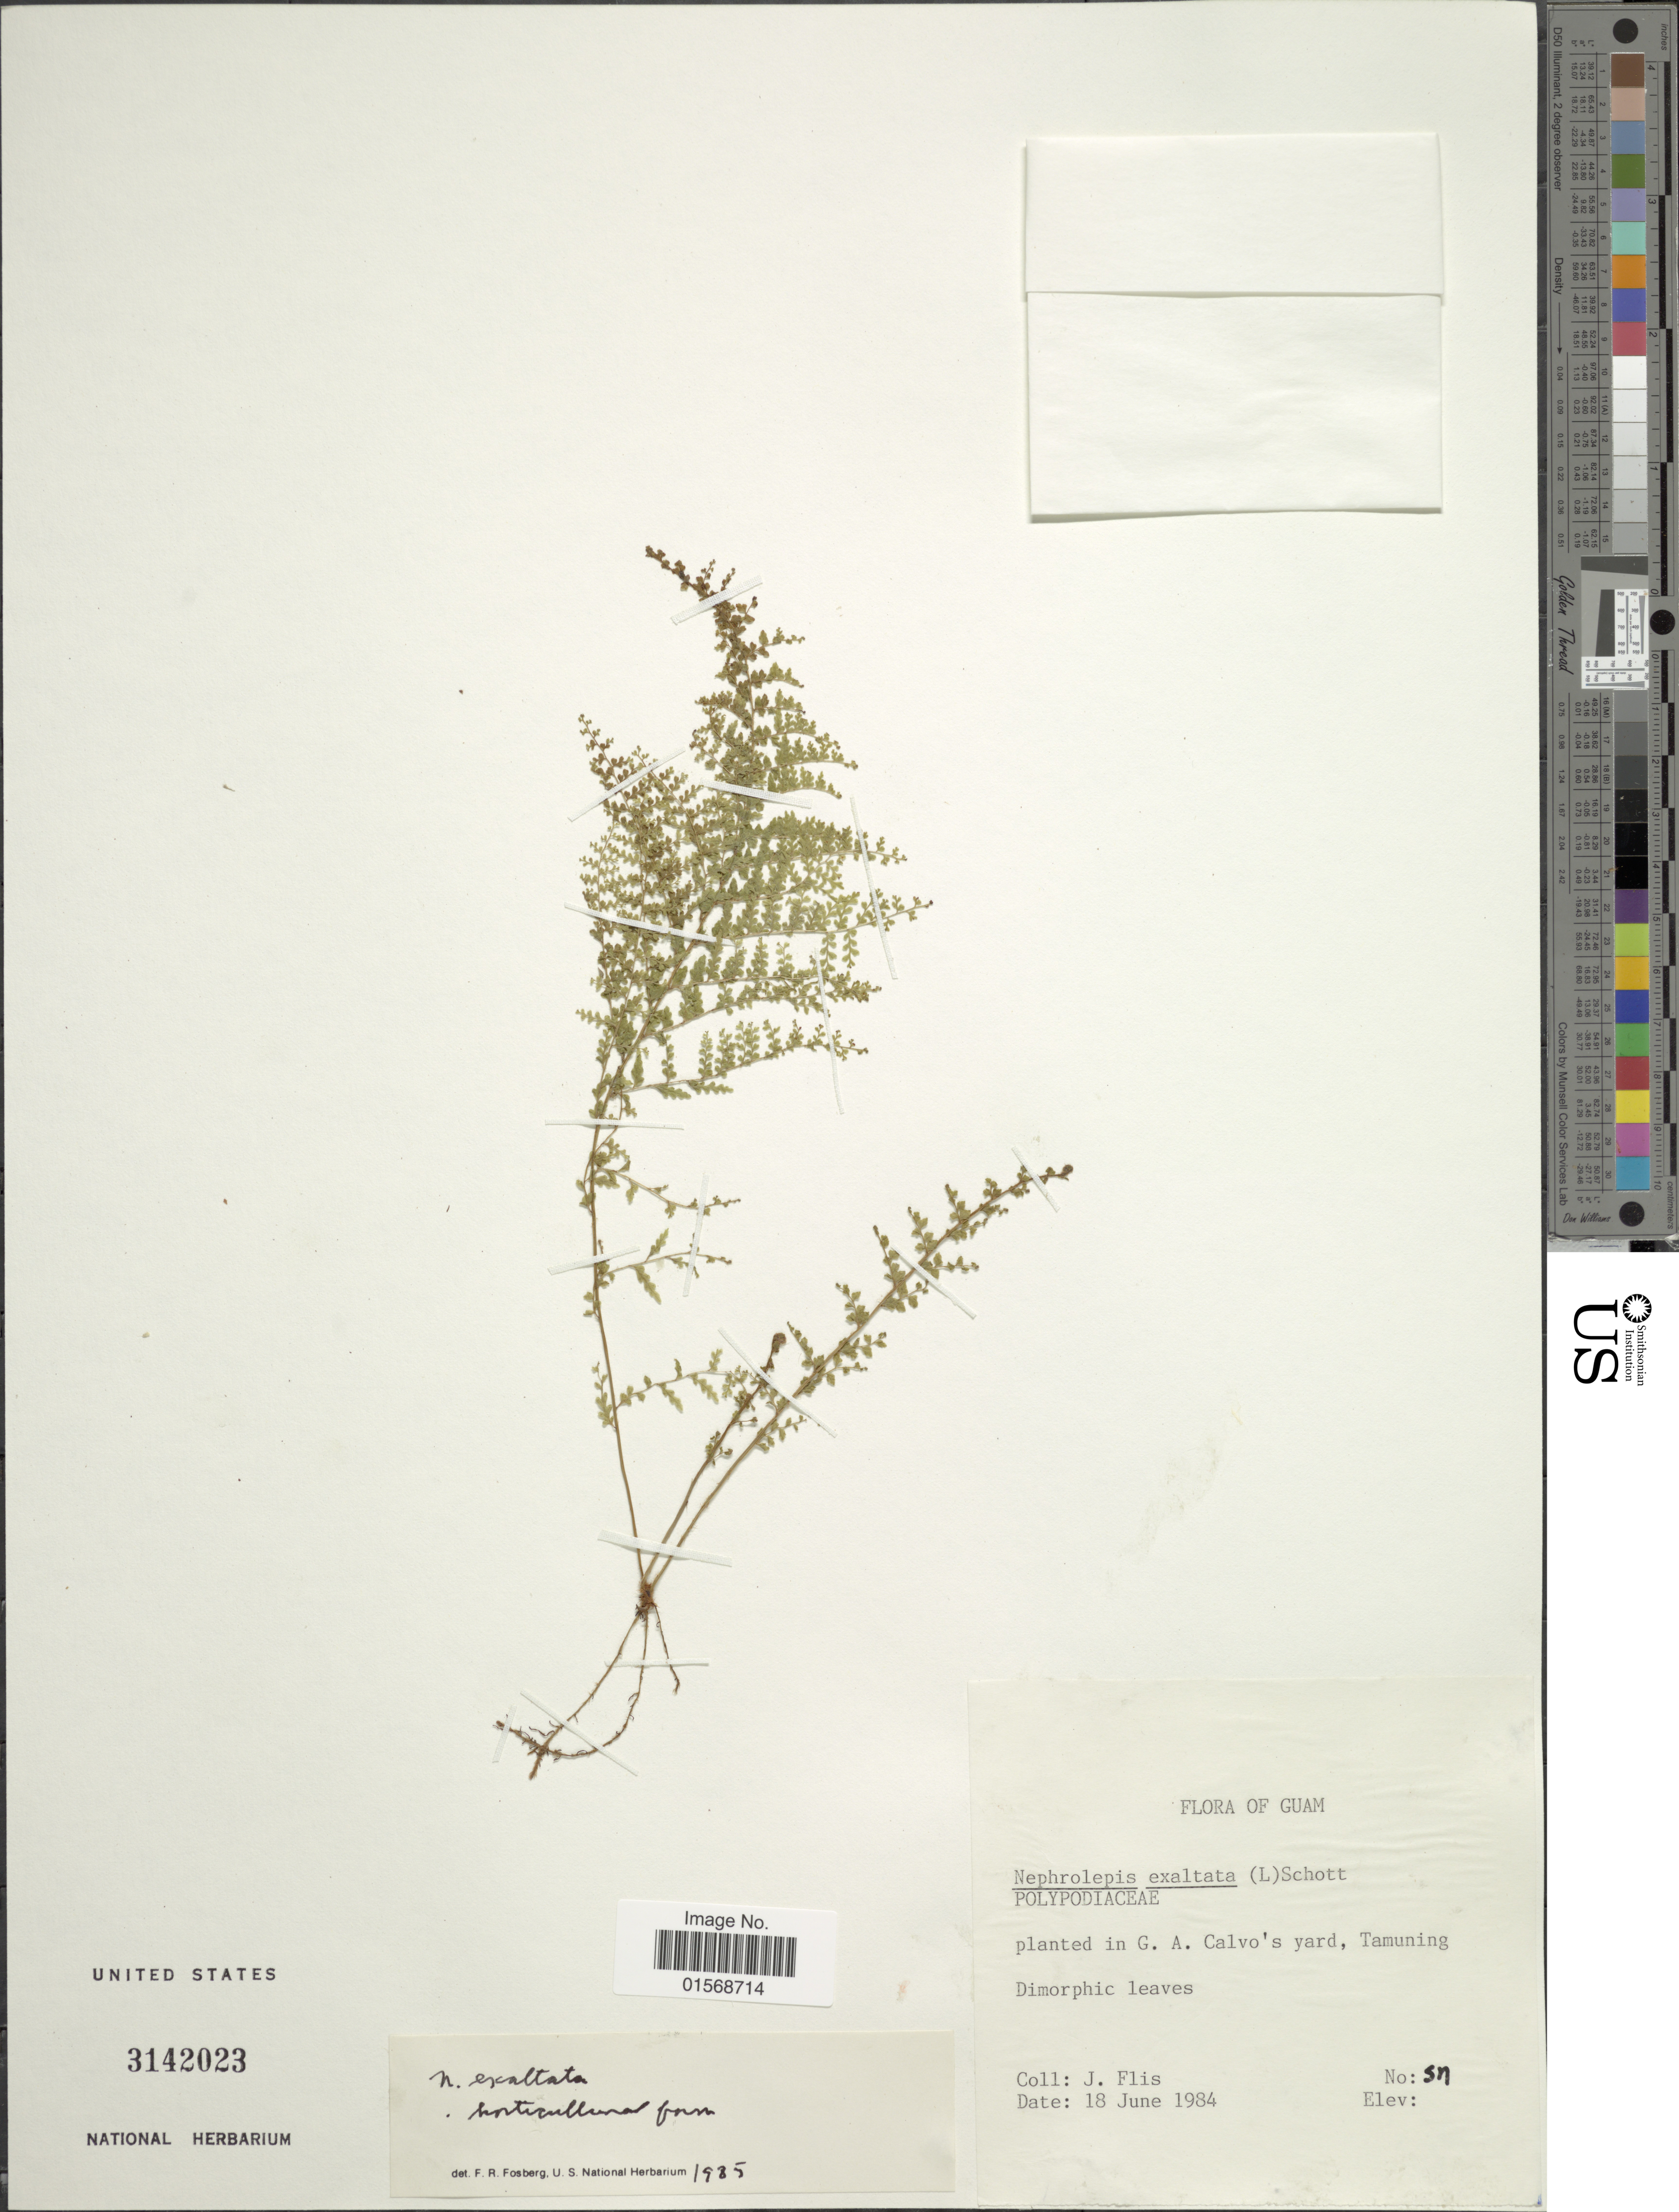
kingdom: Plantae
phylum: Tracheophyta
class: Polypodiopsida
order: Polypodiales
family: Nephrolepidaceae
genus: Nephrolepis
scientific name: Nephrolepis sp.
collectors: J. Flis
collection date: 1984-06-18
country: Guam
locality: Guam, in G. A. Calvo's yard, Tamuning.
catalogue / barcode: US 3142023